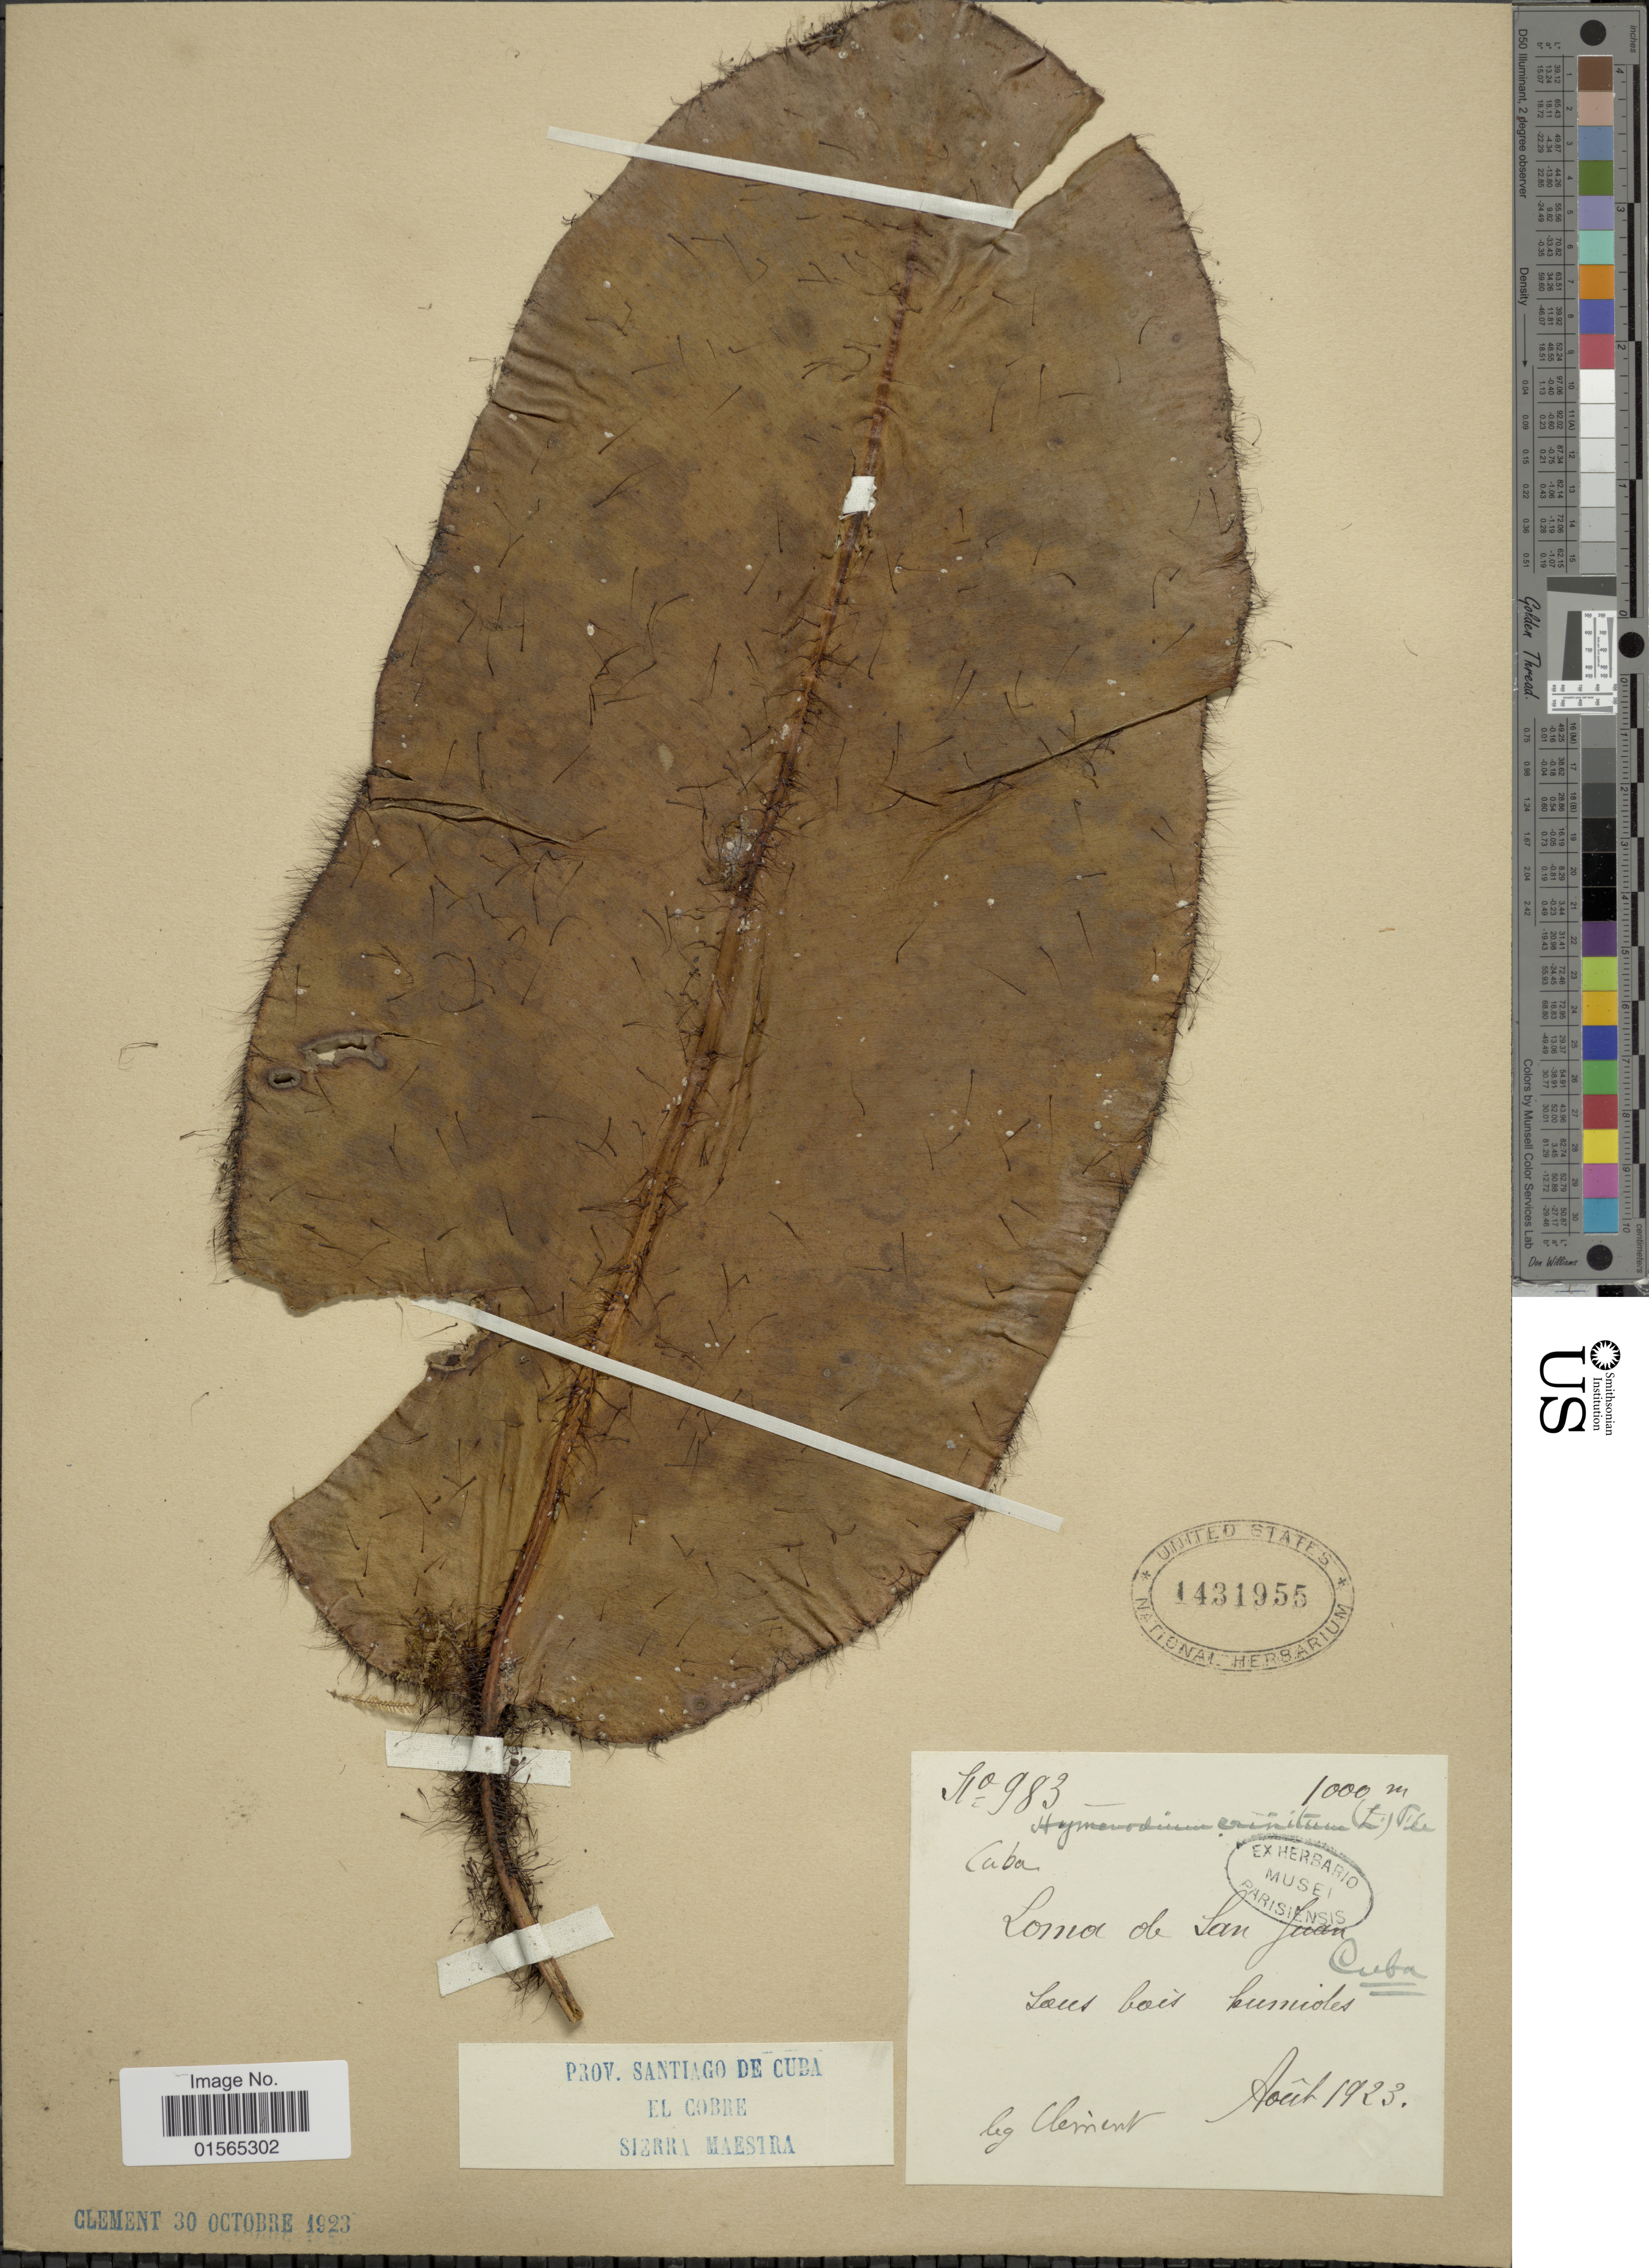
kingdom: Plantae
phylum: Tracheophyta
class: Polypodiopsida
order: Polypodiales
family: Dryopteridaceae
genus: Elaphoglossum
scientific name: Elaphoglossum crinitum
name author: (L.) Christ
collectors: -. Clement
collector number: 983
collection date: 1923-08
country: Cuba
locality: Loma de San Juan, Lieus bois humides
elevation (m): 1000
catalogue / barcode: US 1431955